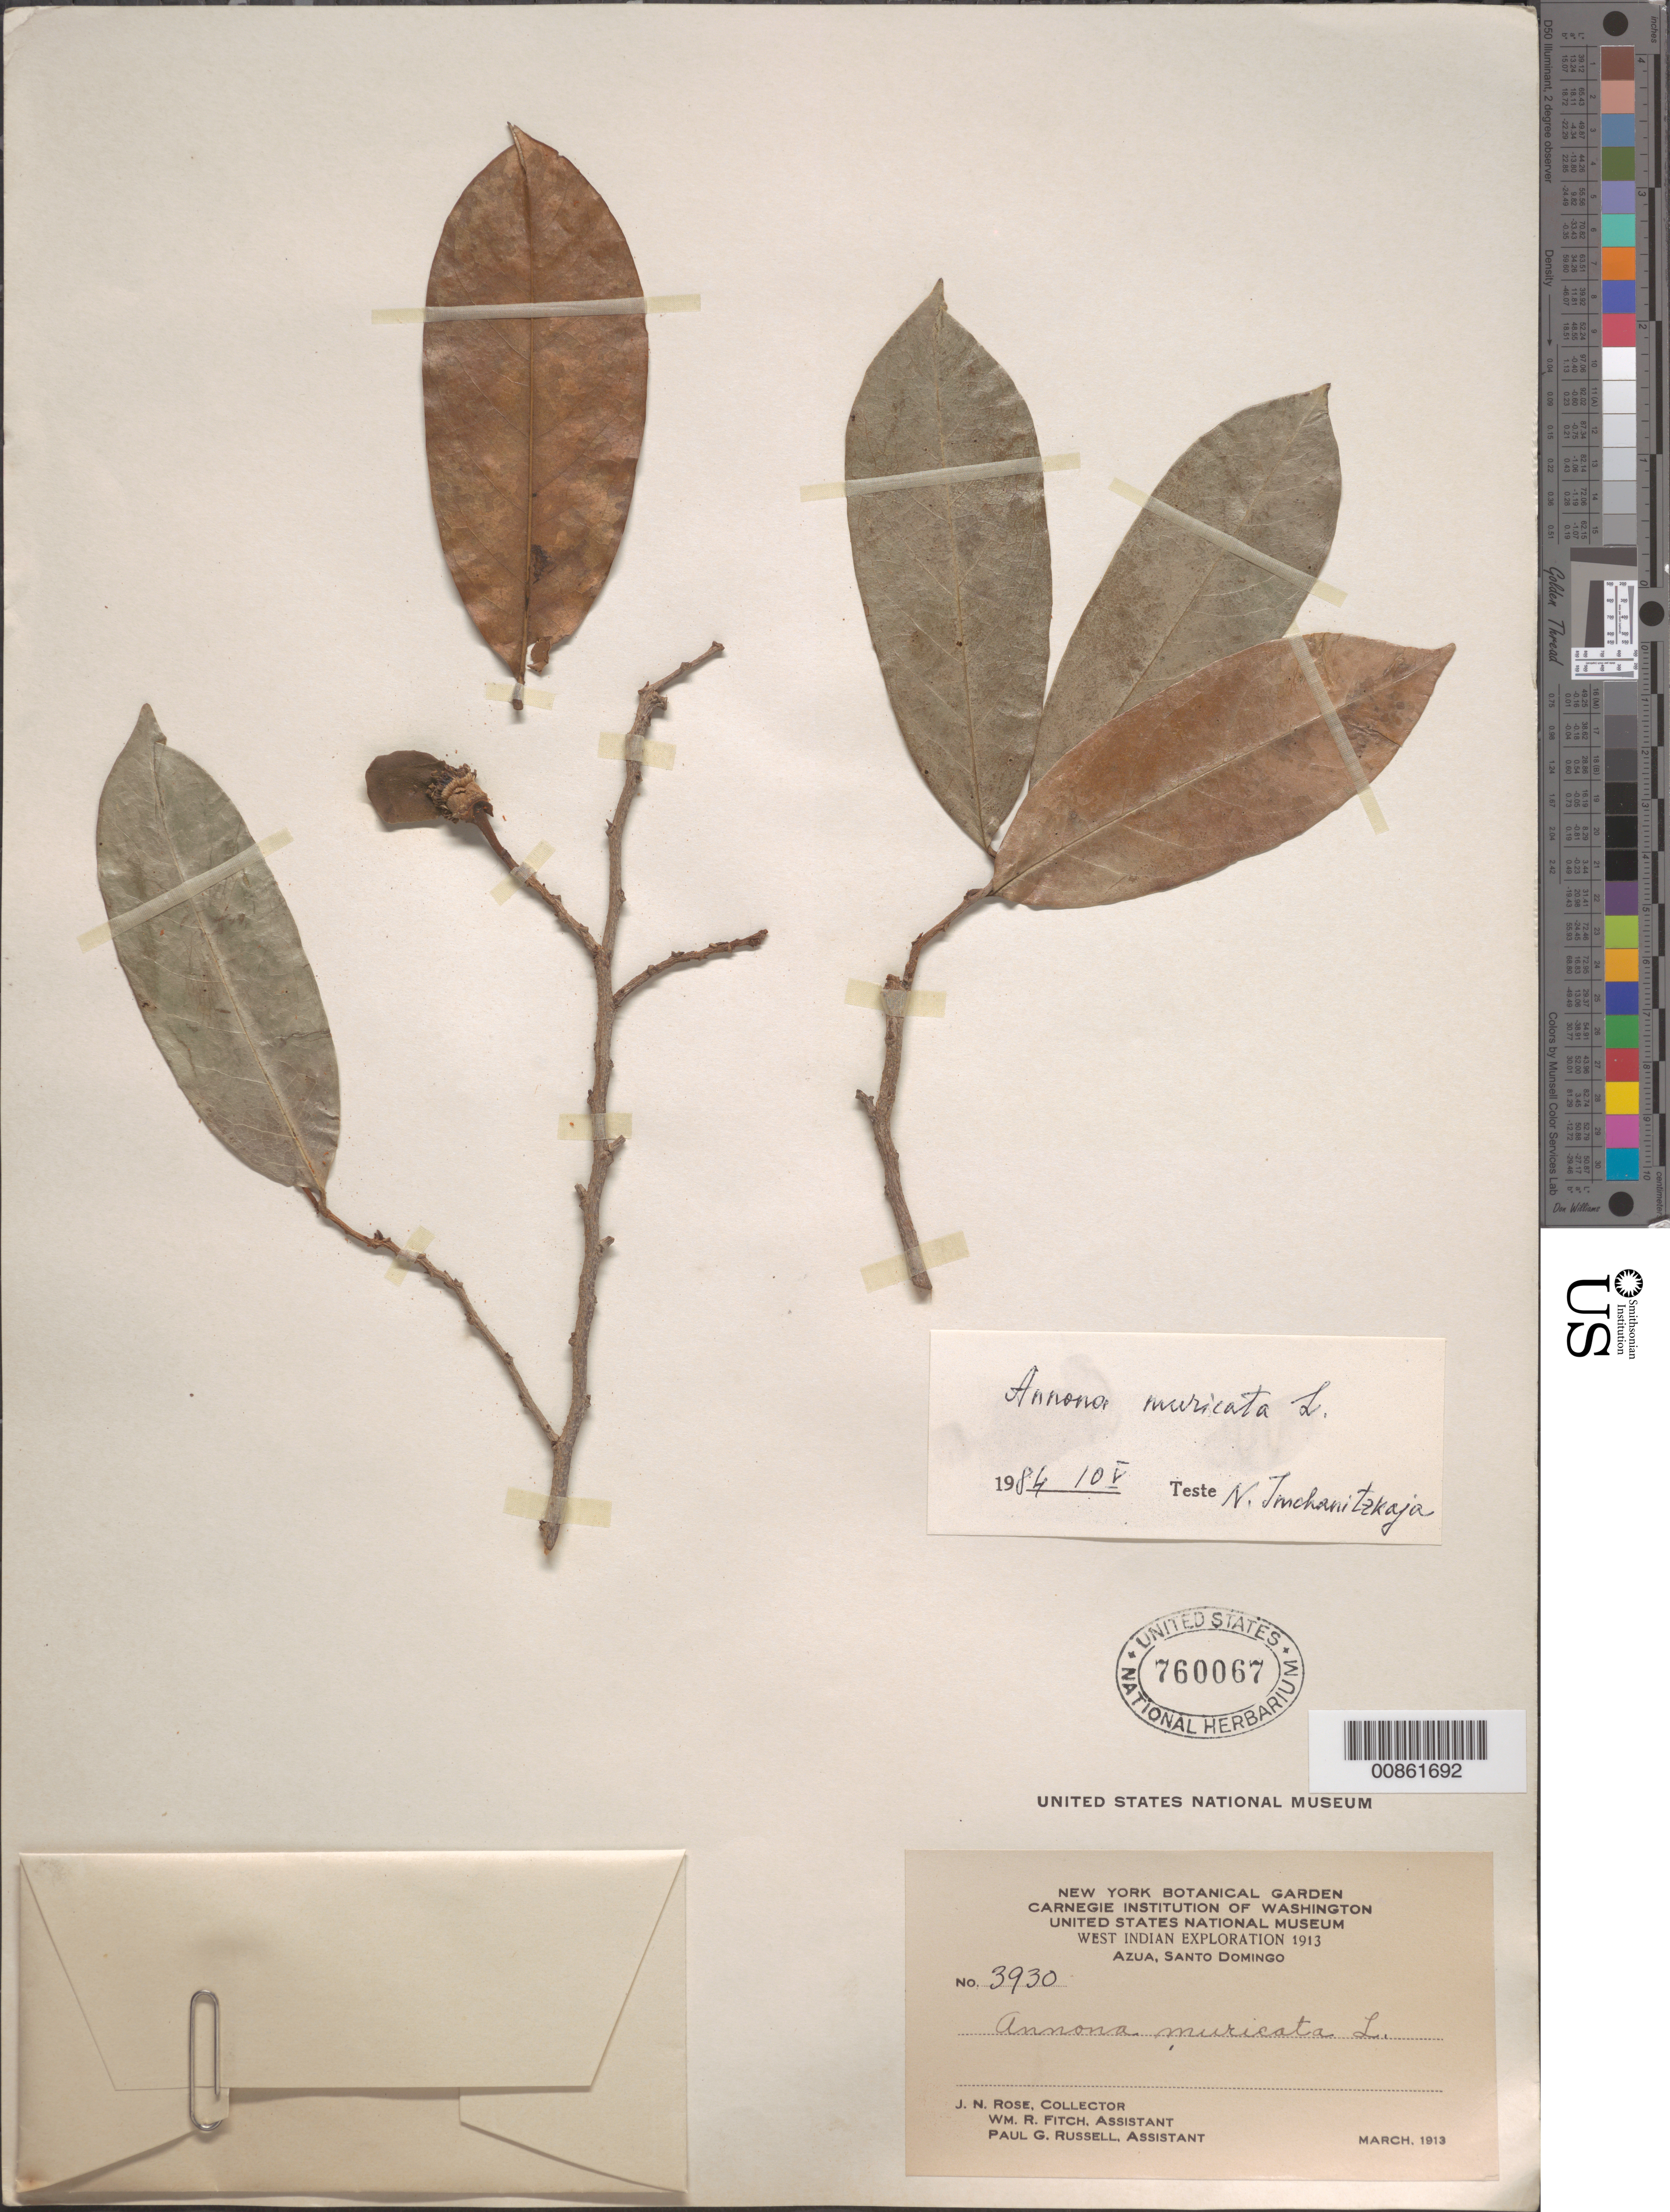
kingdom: Plantae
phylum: Tracheophyta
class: Magnoliopsida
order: Magnoliales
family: Annonaceae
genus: Annona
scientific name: Annona muricata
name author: L.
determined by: Imchanitzkaja, N.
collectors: J. N. Rose, W. R. Fitch & P. G. Russell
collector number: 3930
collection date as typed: Mar 1913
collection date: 1913-03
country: Dominican Republic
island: Hispaniola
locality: Azua, Santo Domingo.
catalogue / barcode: US 760067